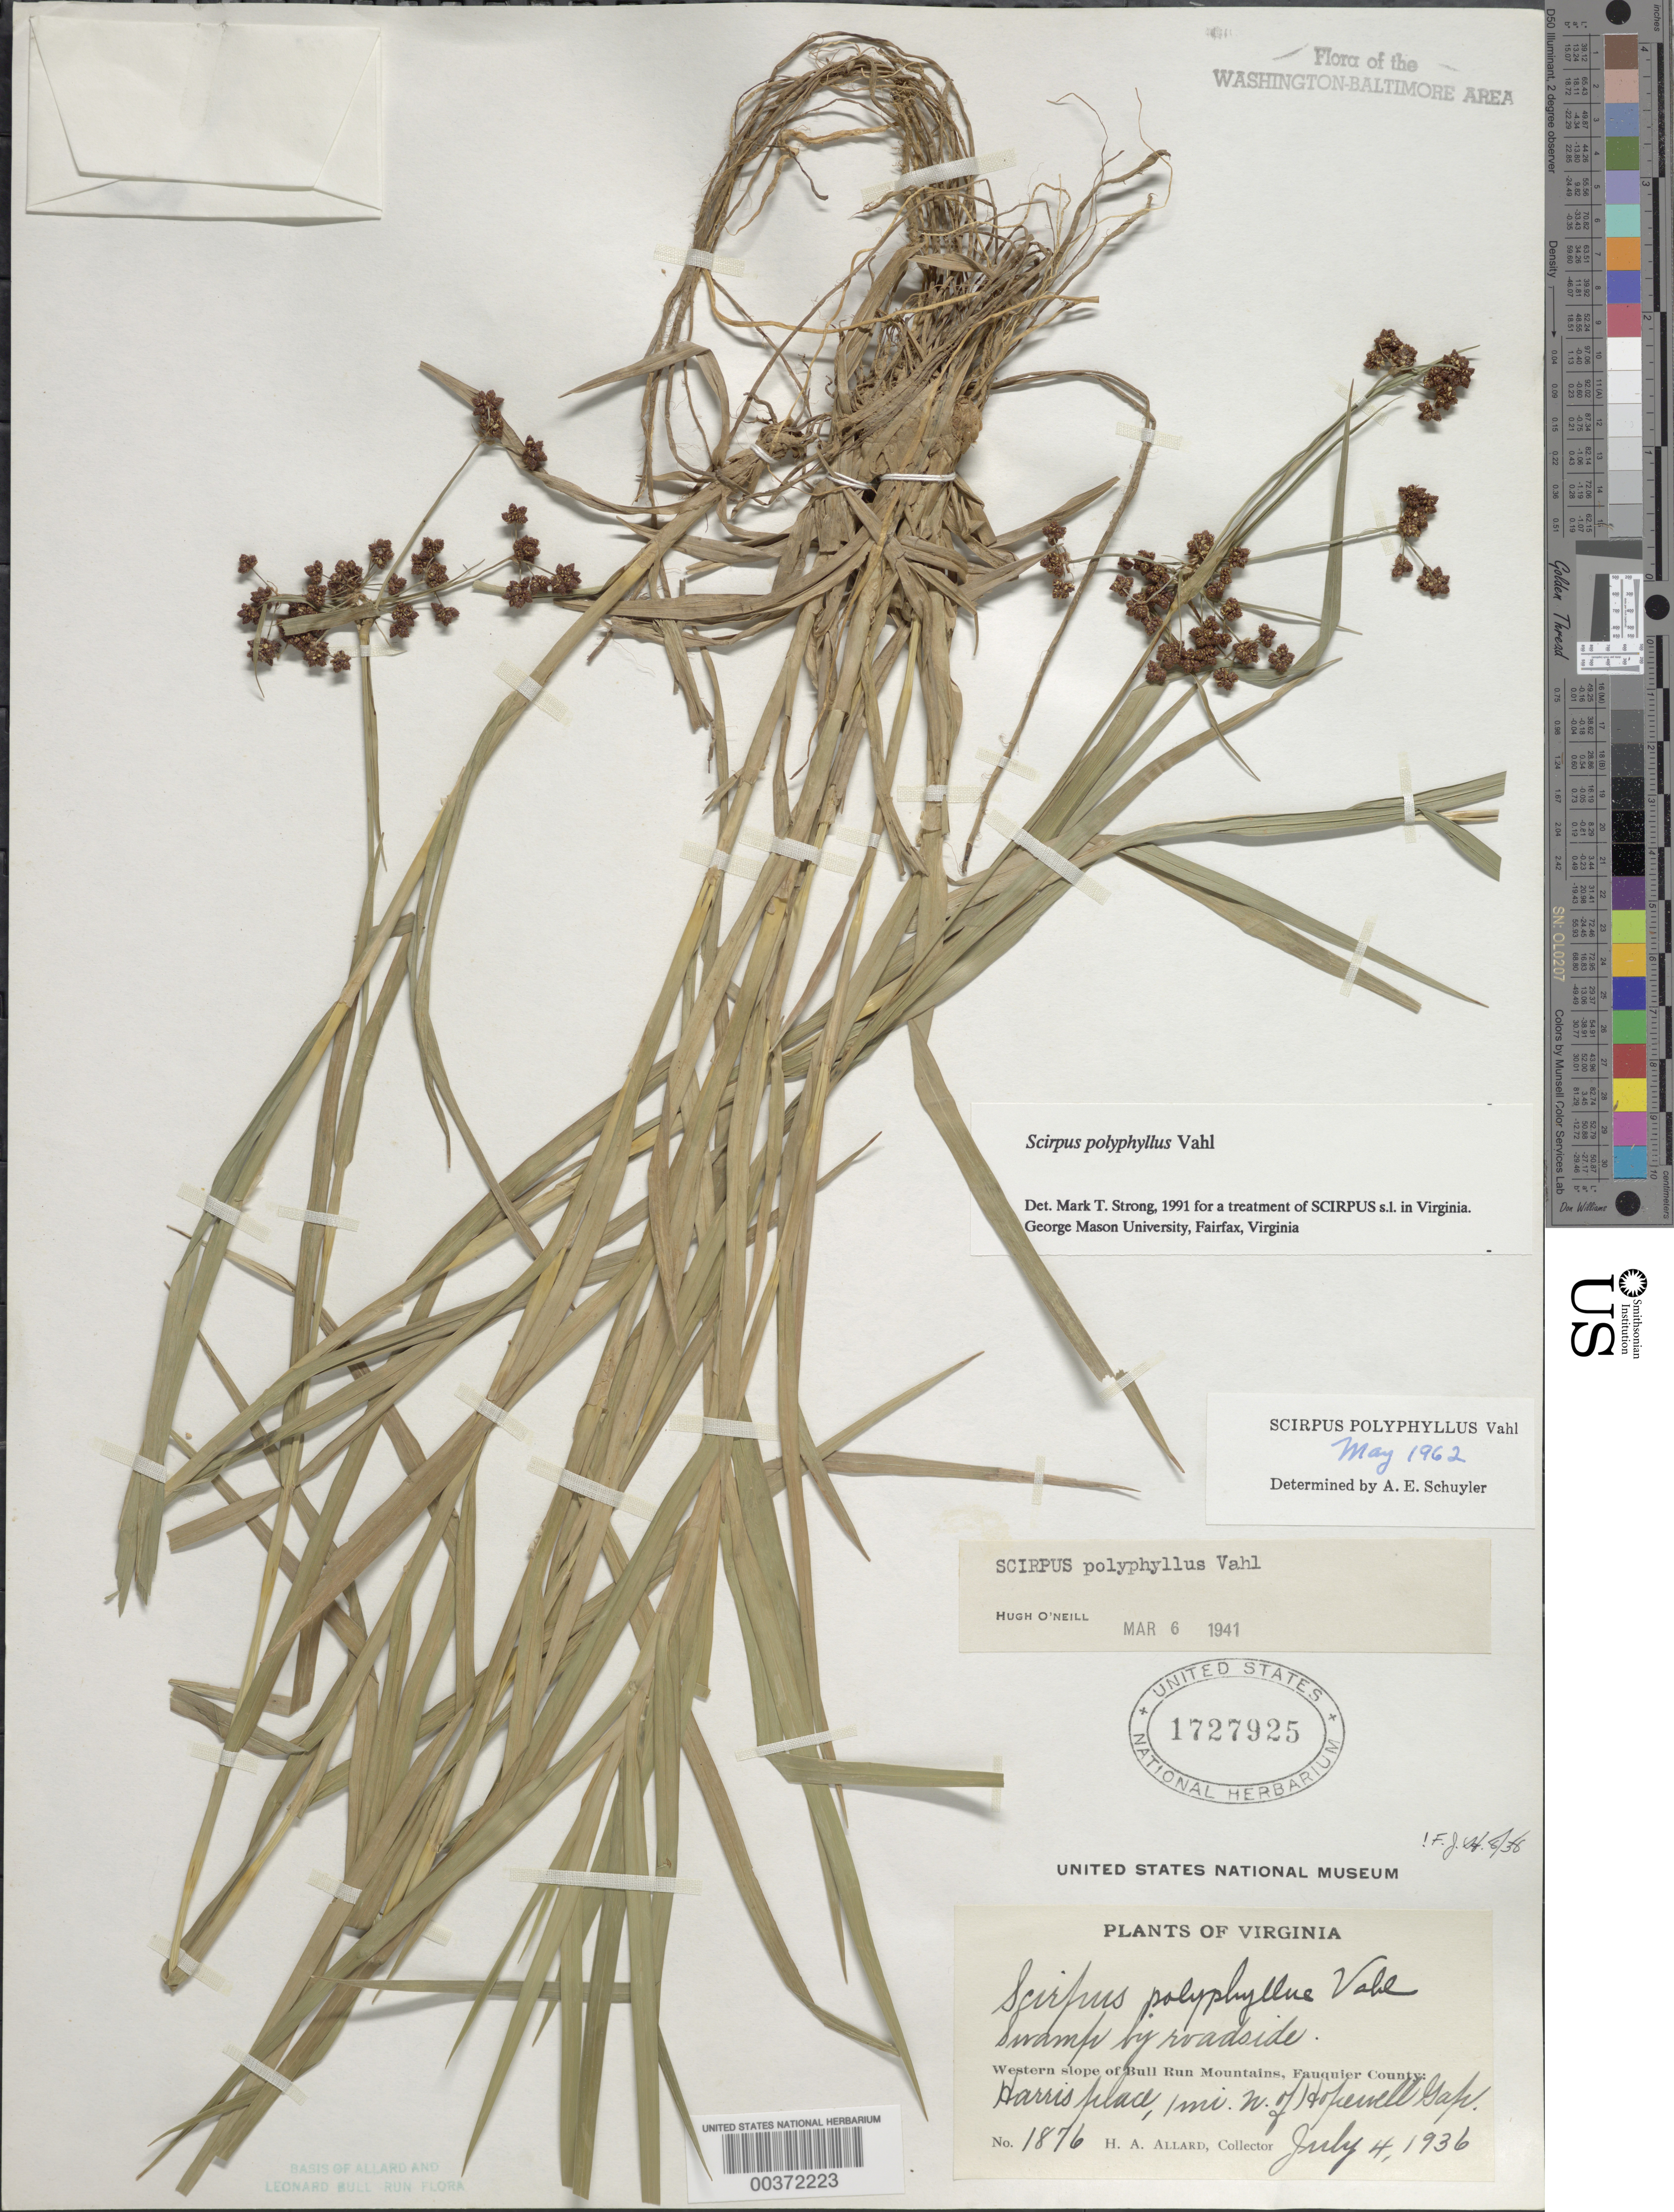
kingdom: Plantae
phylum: Tracheophyta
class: Liliopsida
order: Poales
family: Cyperaceae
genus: Scirpus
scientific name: Scirpus polyphyllus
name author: Vahl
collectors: H. A. Allard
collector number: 1876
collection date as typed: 04 Jul 1936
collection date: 1936-07-04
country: United States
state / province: Virginia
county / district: Fauquier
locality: N of Hopewell Gap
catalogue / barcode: US 1727925